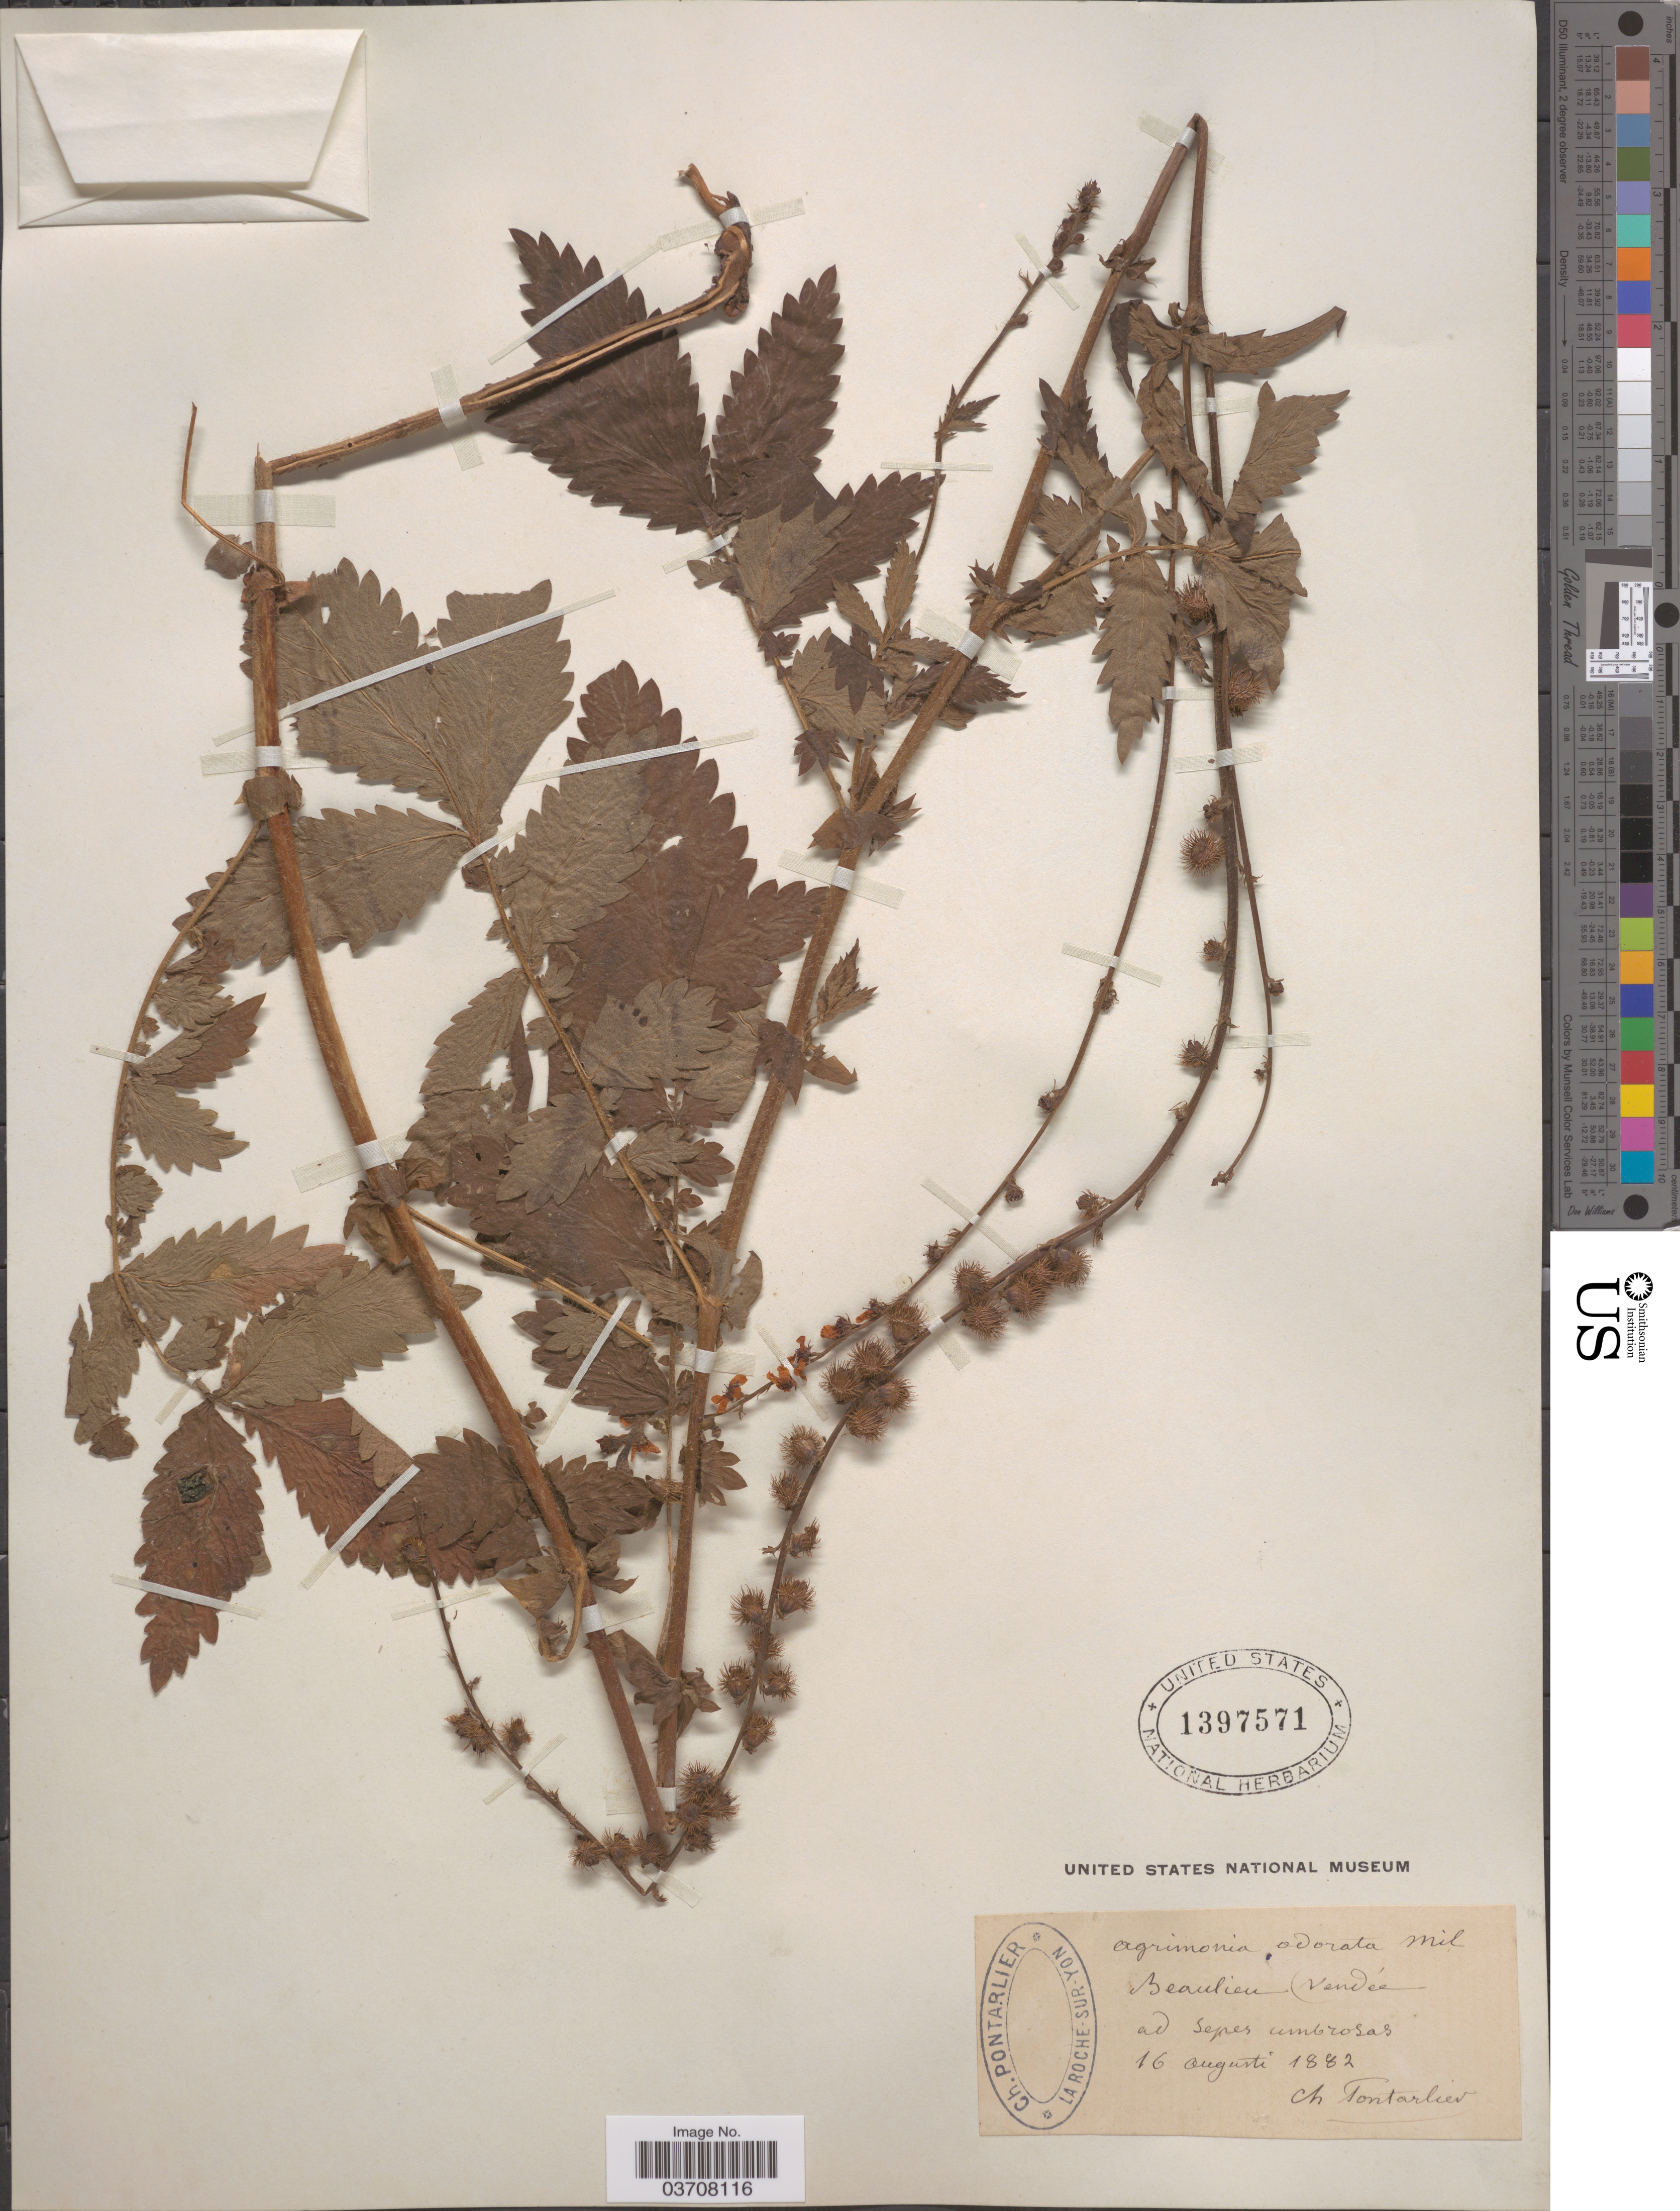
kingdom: Plantae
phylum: Tracheophyta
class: Magnoliopsida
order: Rosales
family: Rosaceae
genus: Agrimonia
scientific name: Agrimonia odorata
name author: Mill.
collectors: C. Pontarlier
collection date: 1882-08-16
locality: Beaulieu Vendée ad sepes umbrosas.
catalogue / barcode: US 1397571